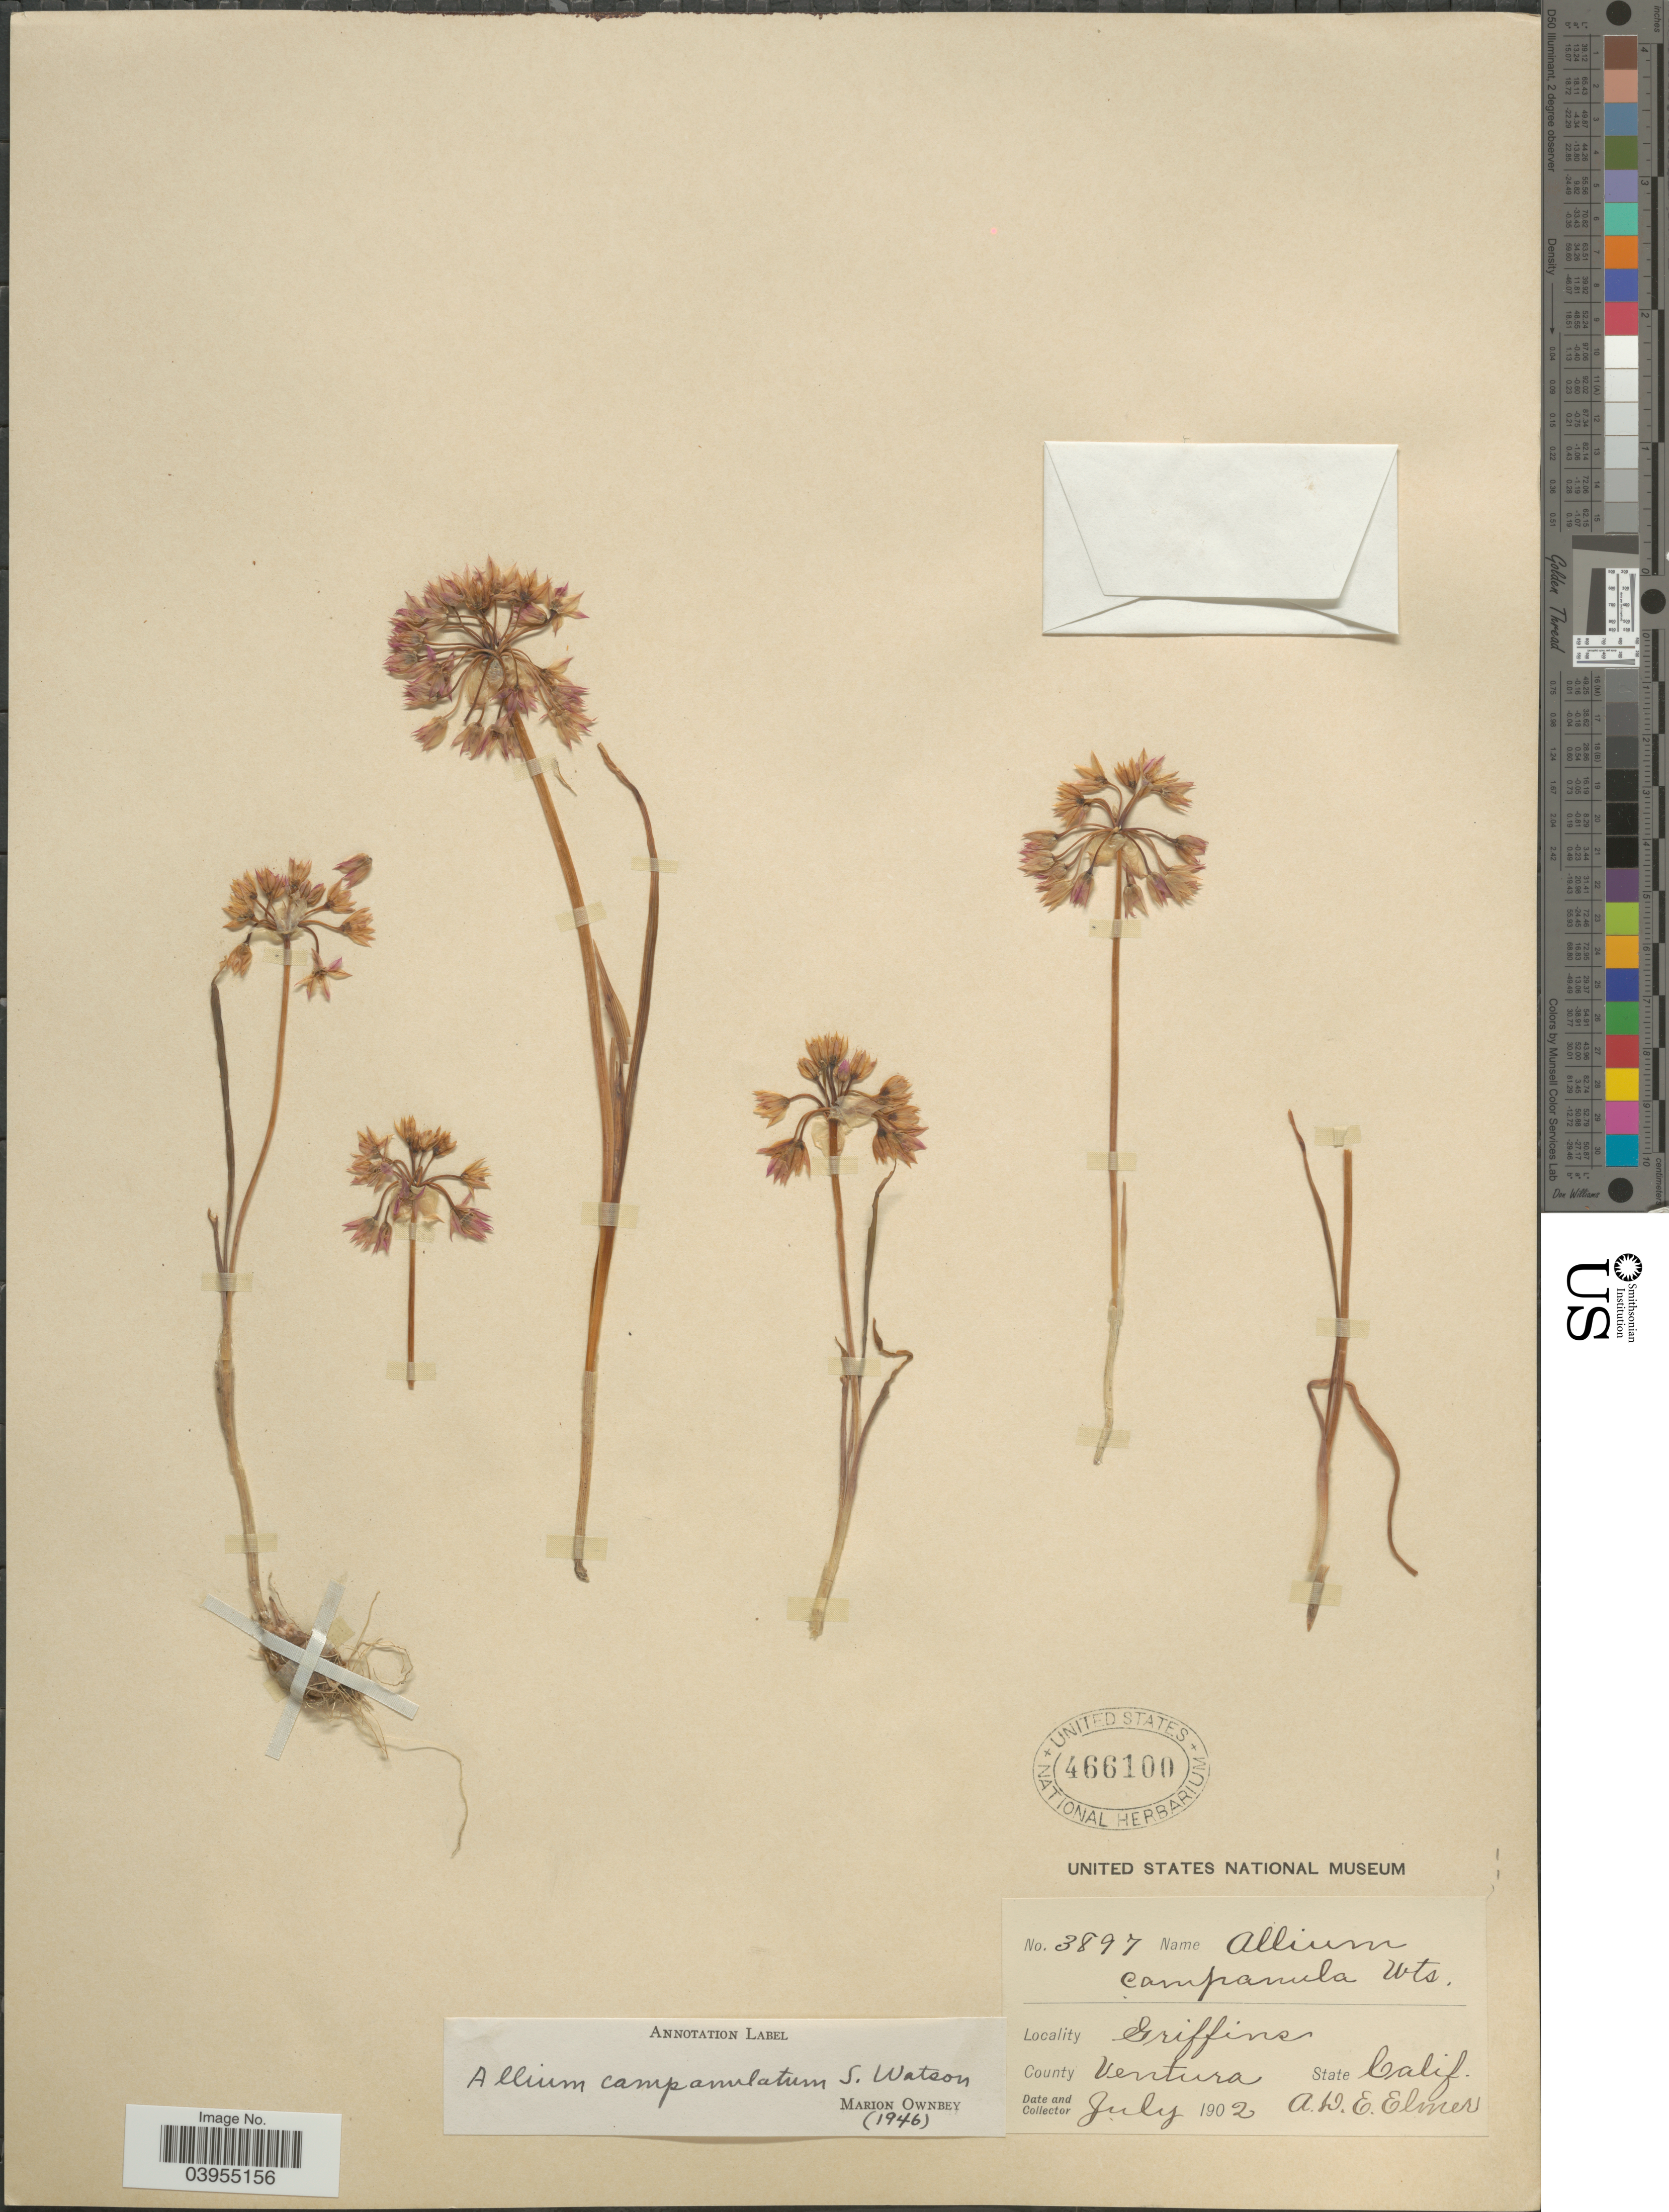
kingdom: Plantae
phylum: Tracheophyta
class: Liliopsida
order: Asparagales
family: Amaryllidaceae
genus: Allium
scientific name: Allium campanulatum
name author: S. Watson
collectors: A. D. E. Elmer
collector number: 3897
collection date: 1902-07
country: United States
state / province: California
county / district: Ventura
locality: Griffins. County Ventura.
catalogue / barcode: US 466100